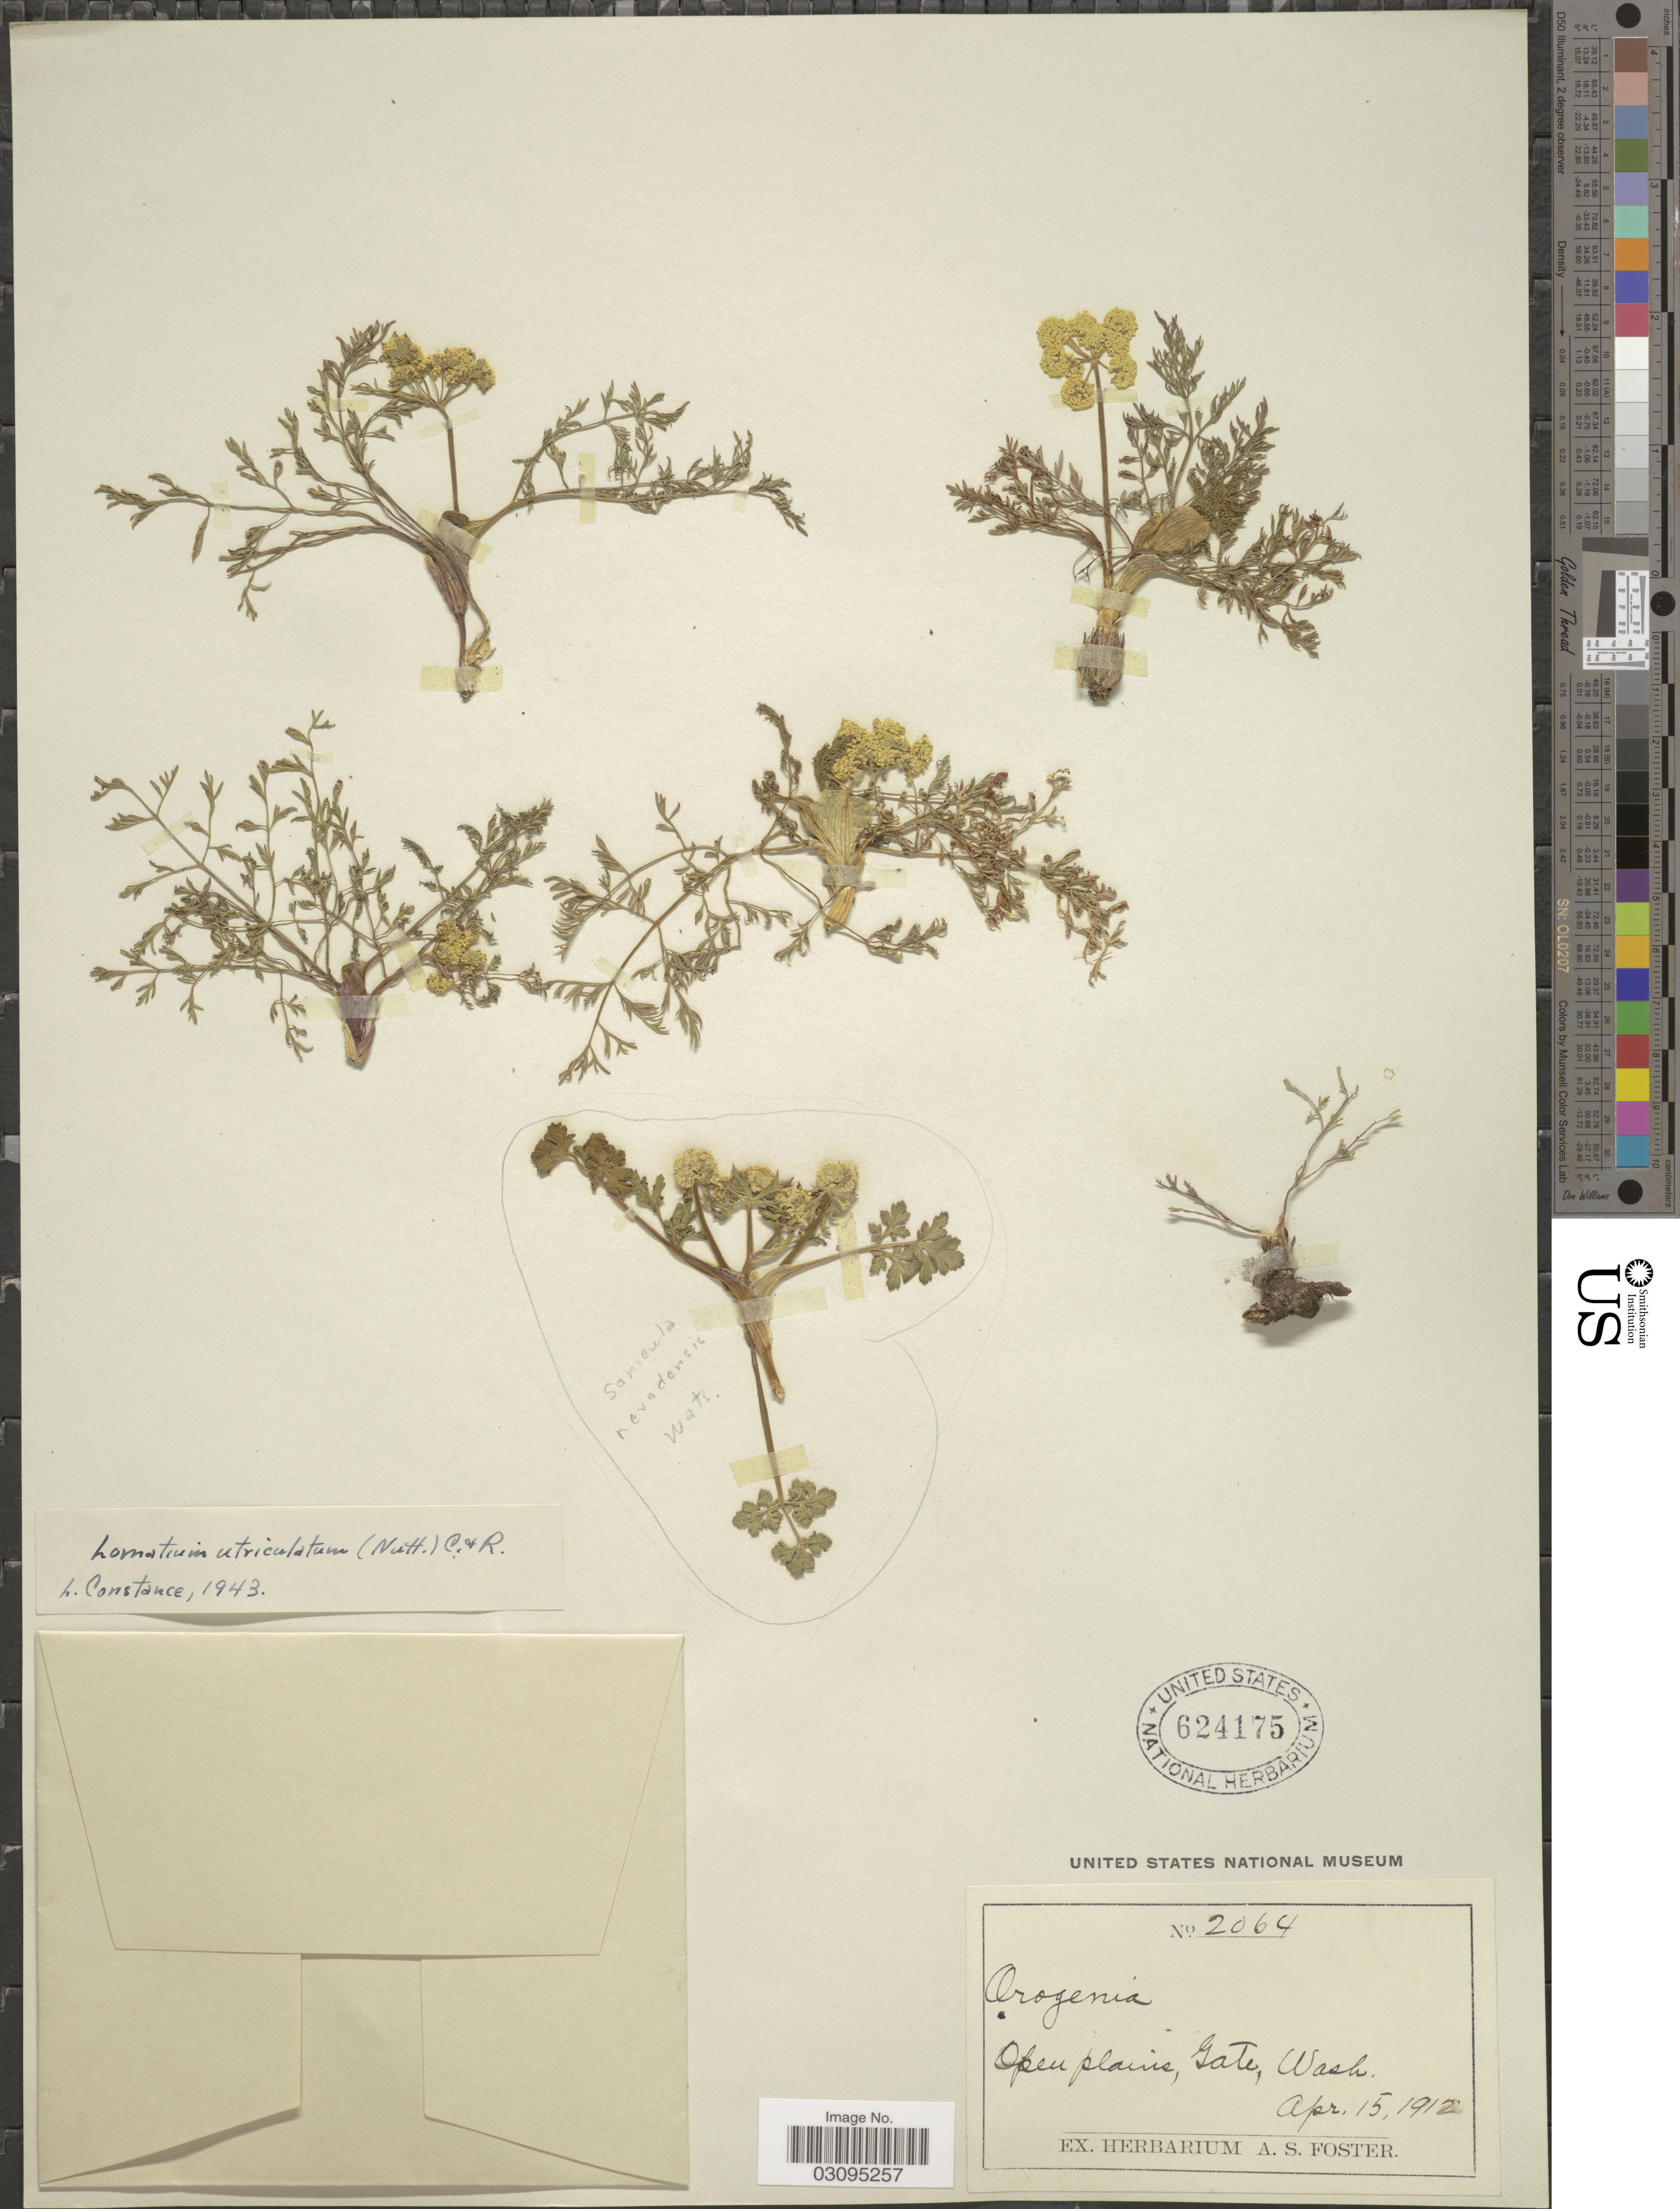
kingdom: Plantae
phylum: Tracheophyta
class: Magnoliopsida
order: Apiales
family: Apiaceae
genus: Lomatium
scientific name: Lomatium utriculatum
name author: (Nutt. ex Torr. & A. Gray) J.M. Coult. & Rose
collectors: ex herb. A. S. Foster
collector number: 2064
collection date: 1912-04-15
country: United States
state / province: Washington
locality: Open plains, Gate.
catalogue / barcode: US 624175